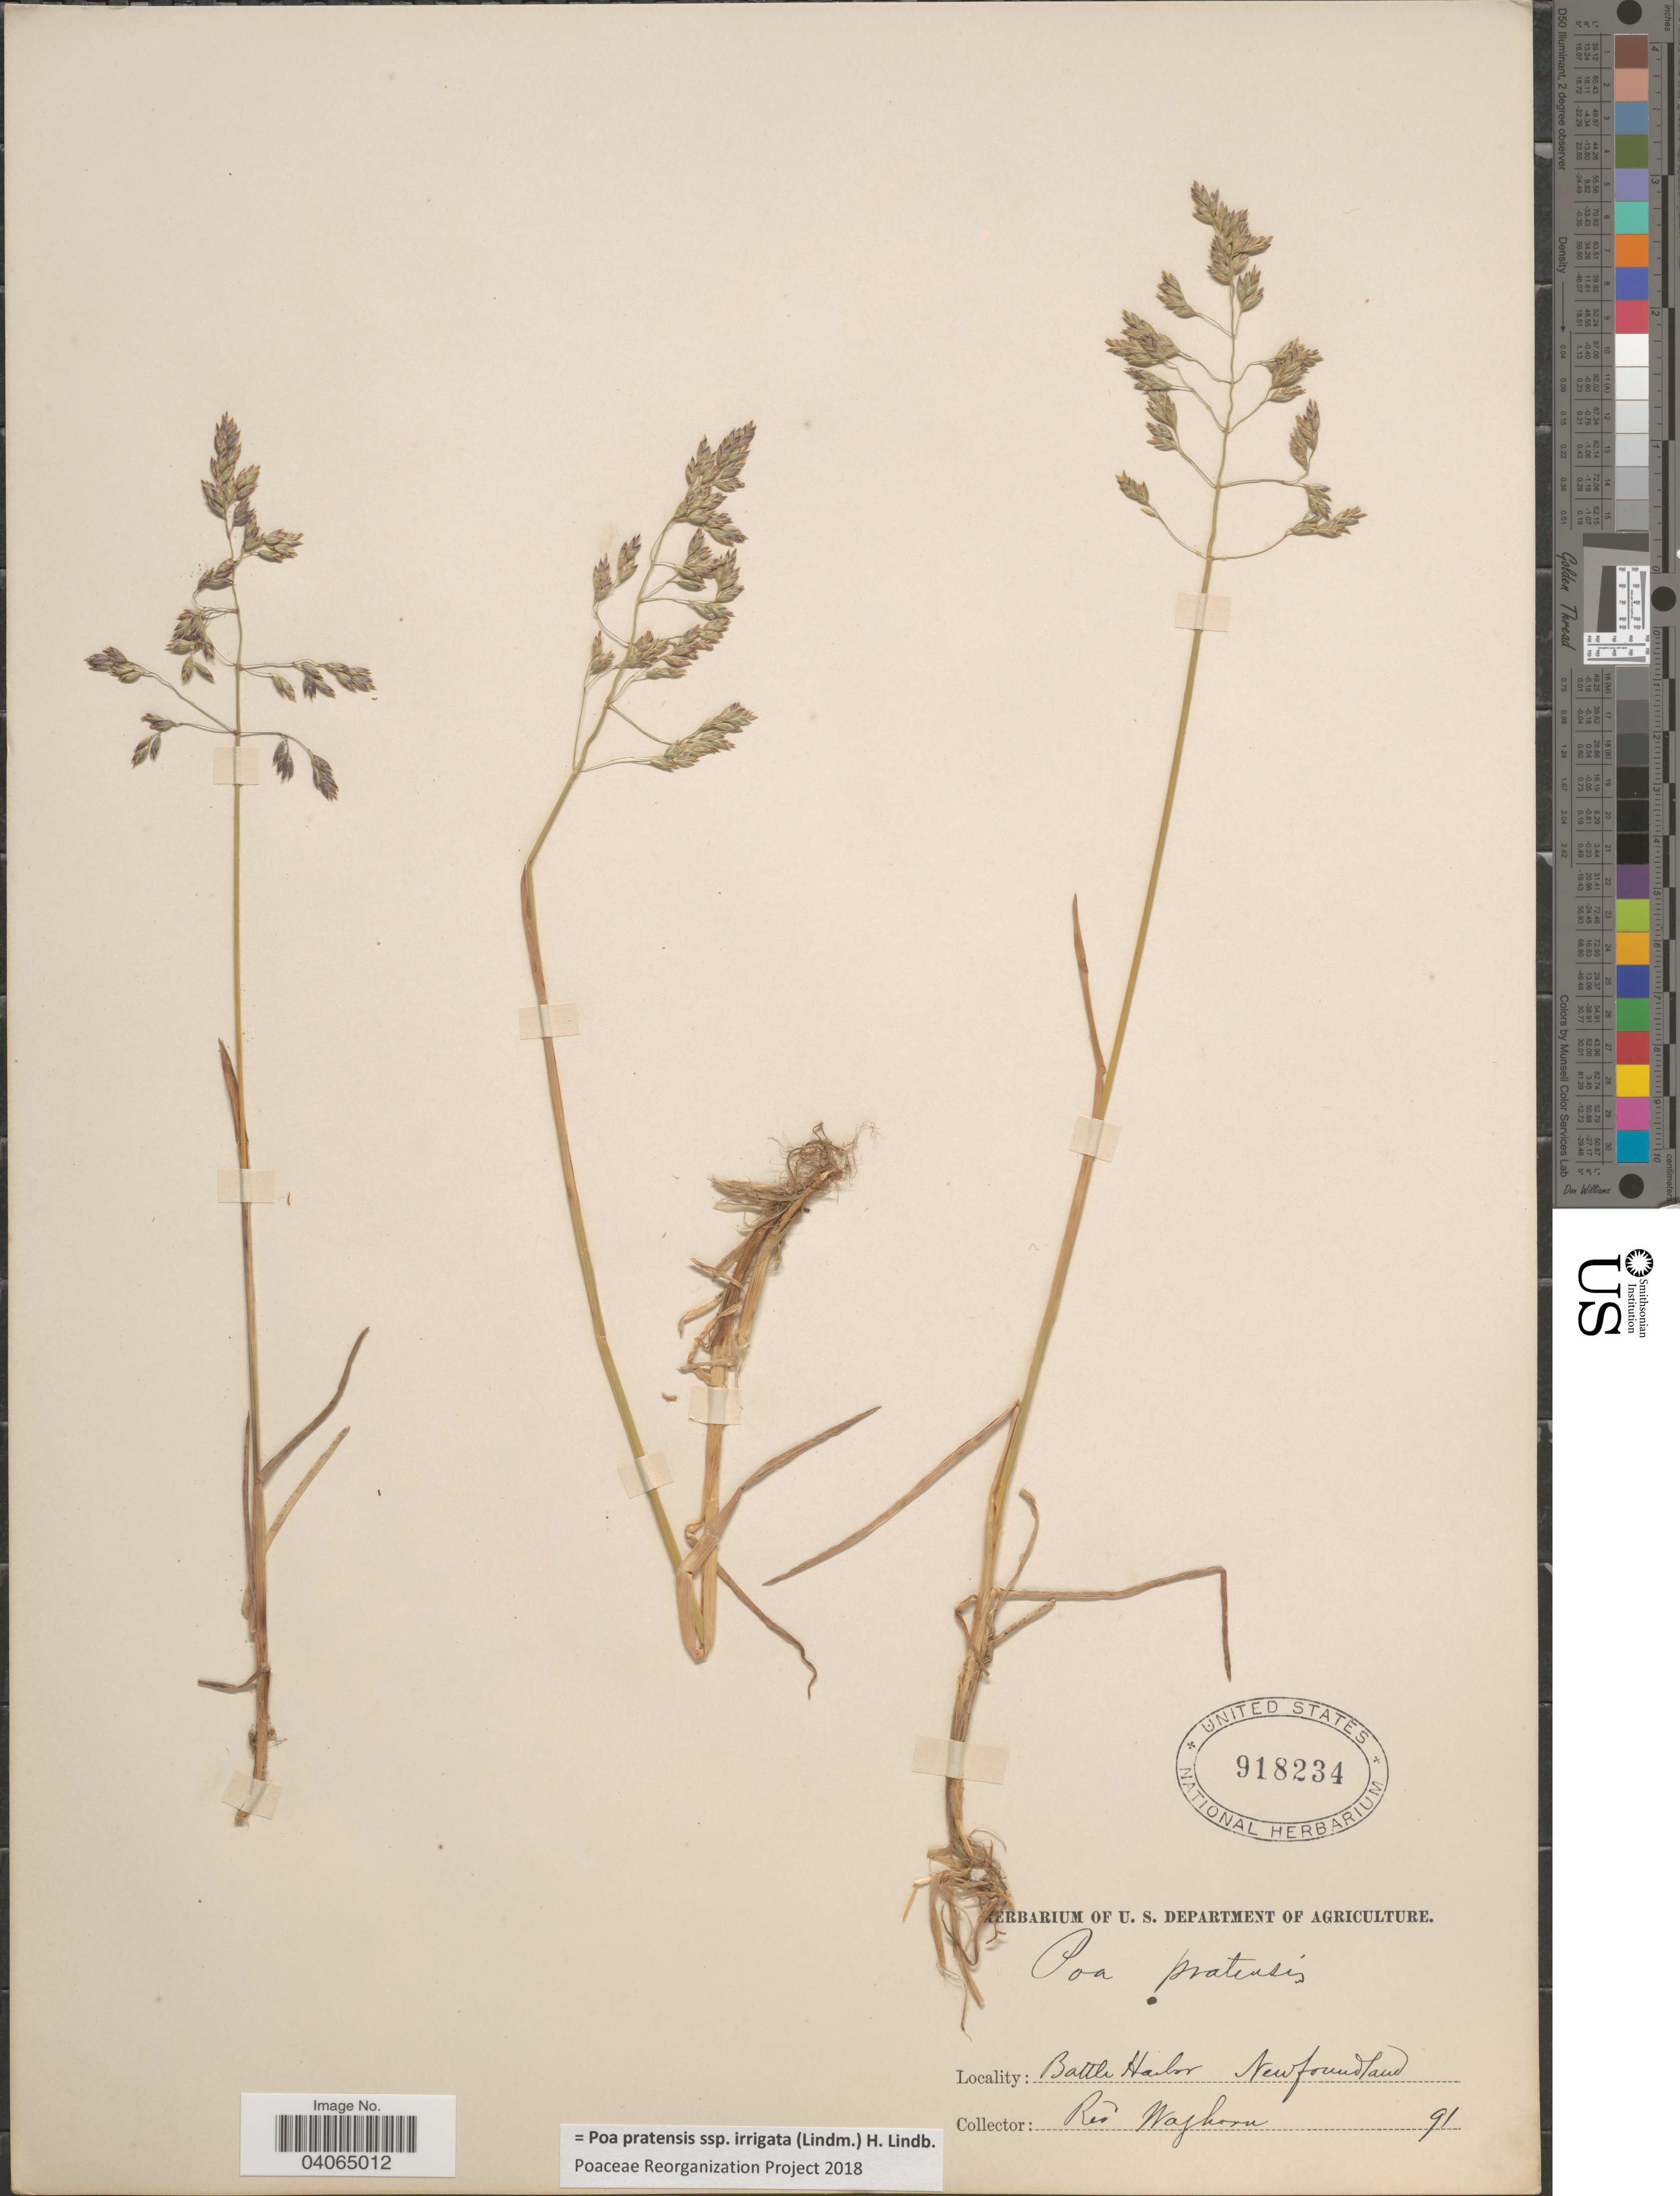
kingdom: Plantae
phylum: Tracheophyta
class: Liliopsida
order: Poales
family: Poaceae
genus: Poa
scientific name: Poa pratensis subsp. irrigata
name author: (Lindm.) H. Lindb.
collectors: Waghorn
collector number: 91?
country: Canada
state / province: Newfoundland and Labrador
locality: Battle Harbor.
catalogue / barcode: US 918234